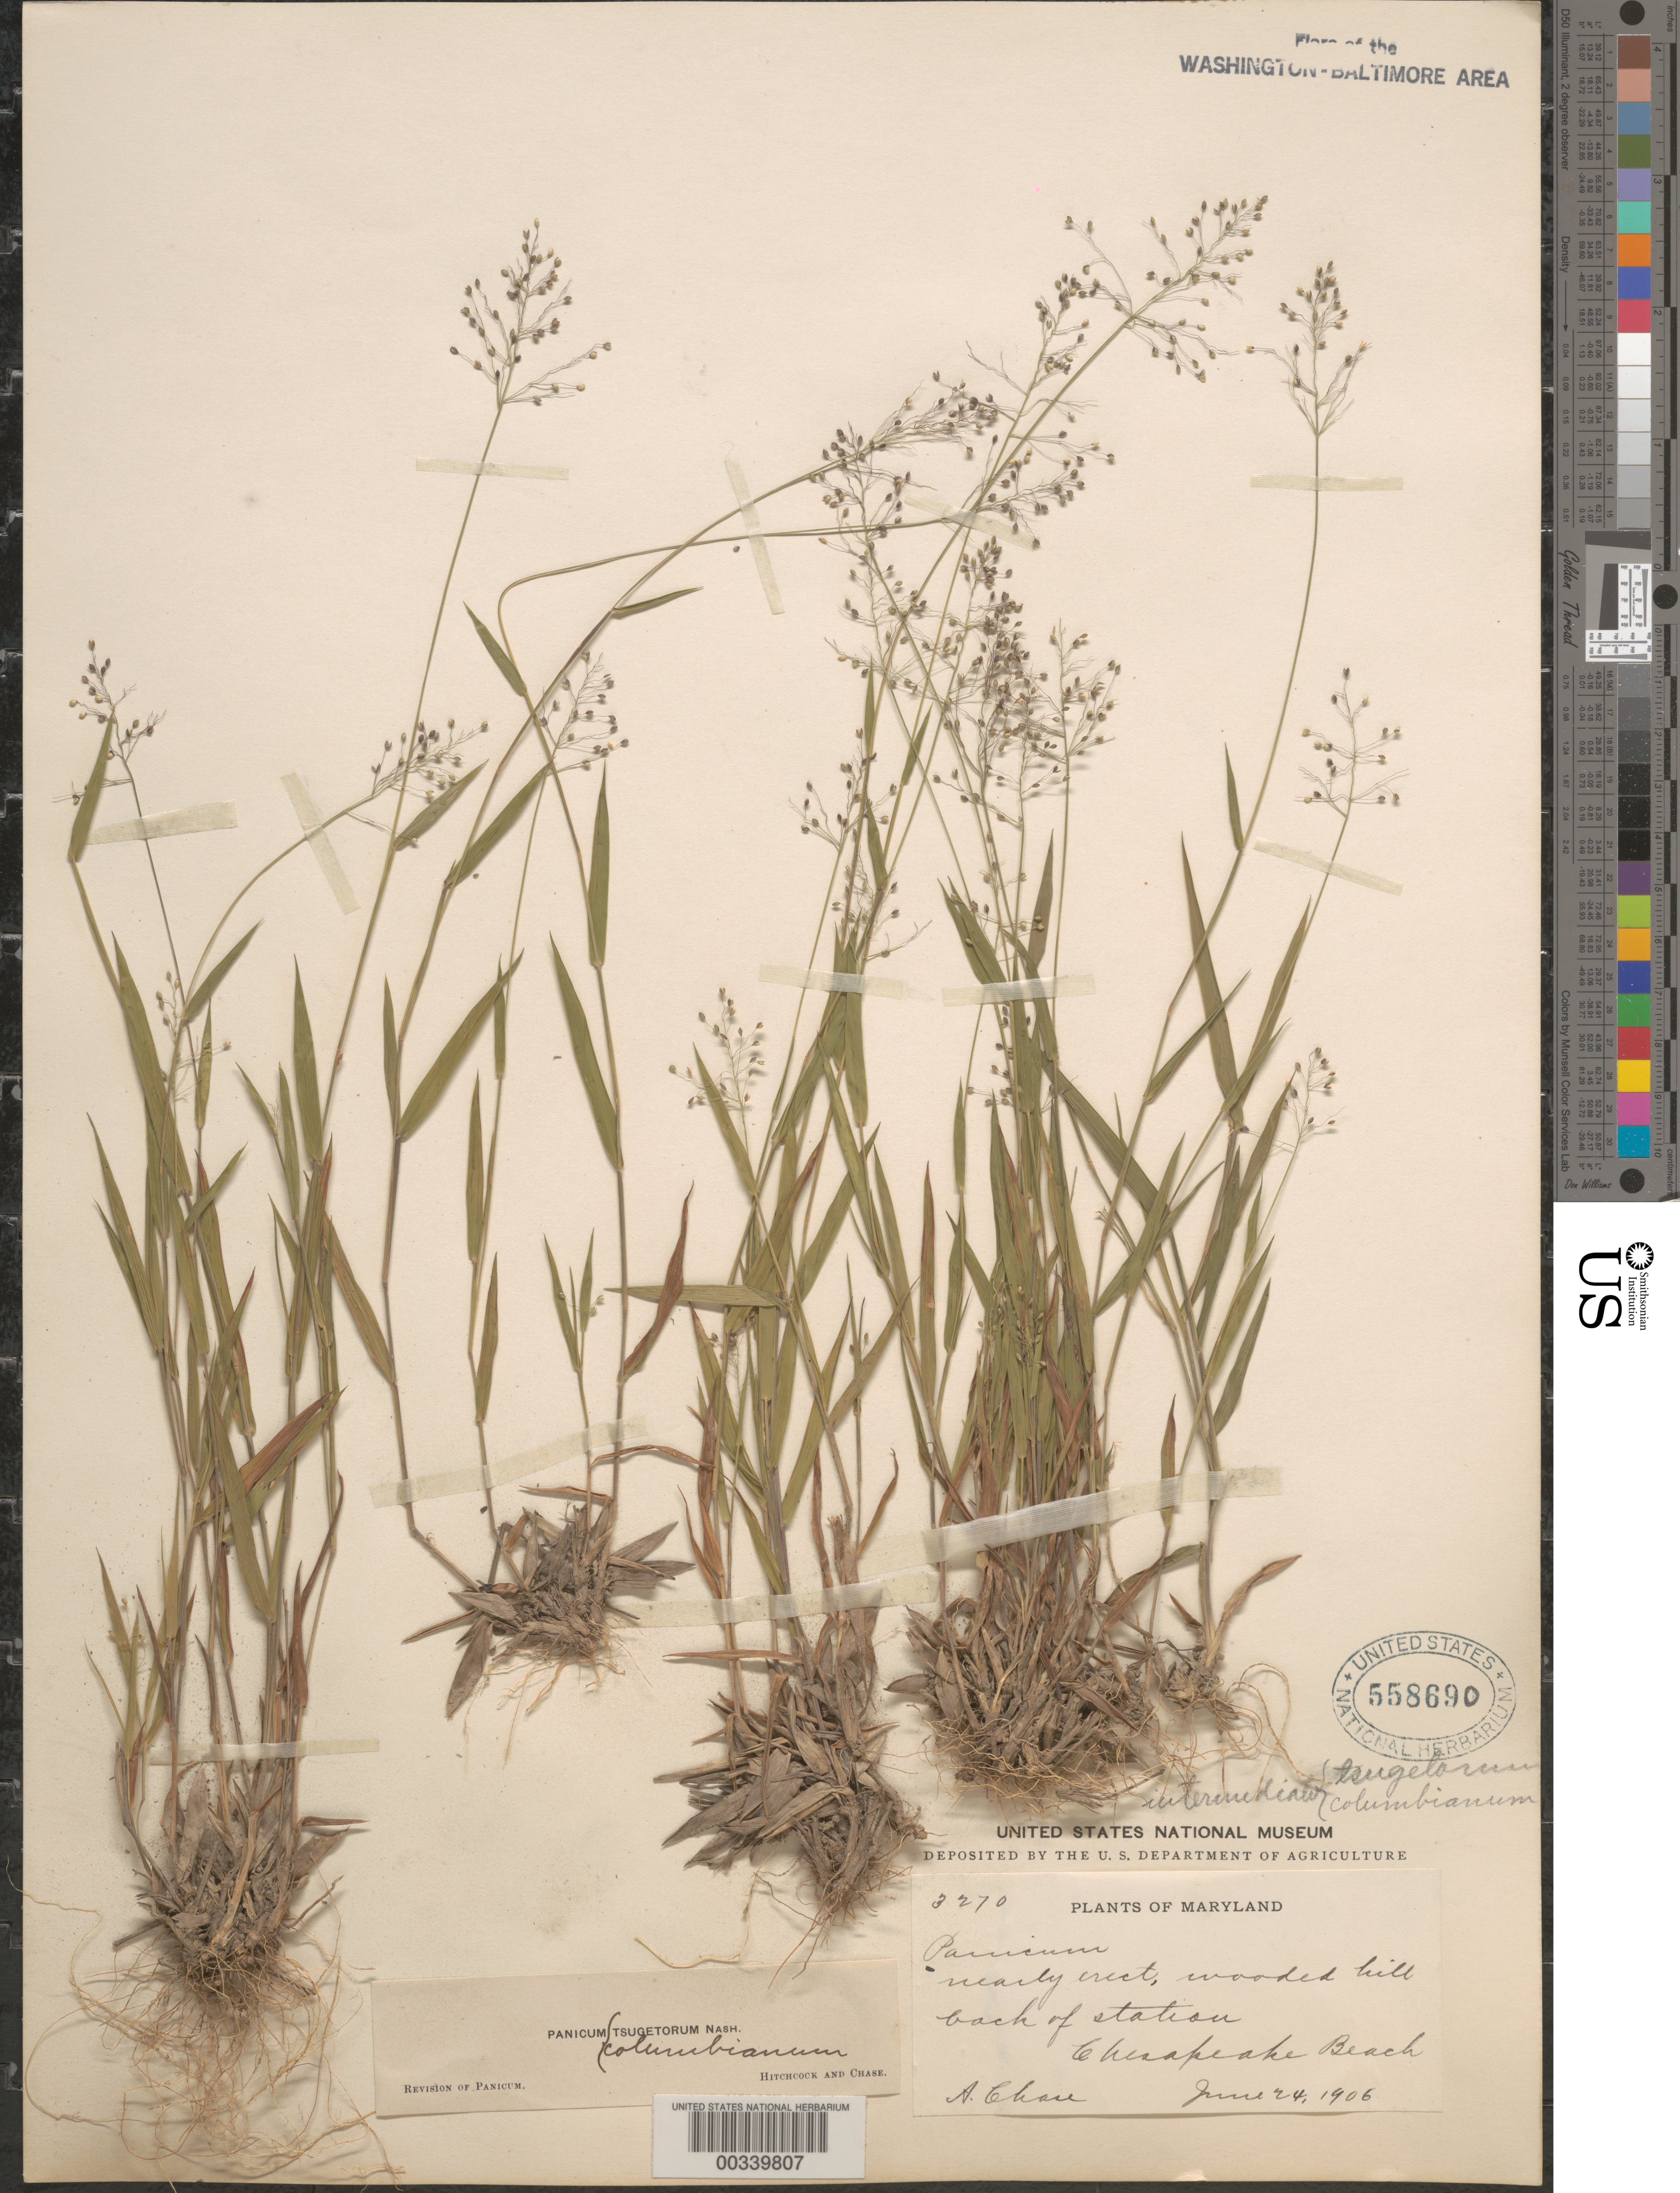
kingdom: Plantae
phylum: Tracheophyta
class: Liliopsida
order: Poales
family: Poaceae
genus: Dichanthelium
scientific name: Dichanthelium sabulorum var. patulum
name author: Nash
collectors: A. Chase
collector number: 3270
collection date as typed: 24 Jun 1906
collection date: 1906-06-24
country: United States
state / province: Maryland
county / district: Calvert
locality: Chesapeake Beach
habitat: Wooded hill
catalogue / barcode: US 558690